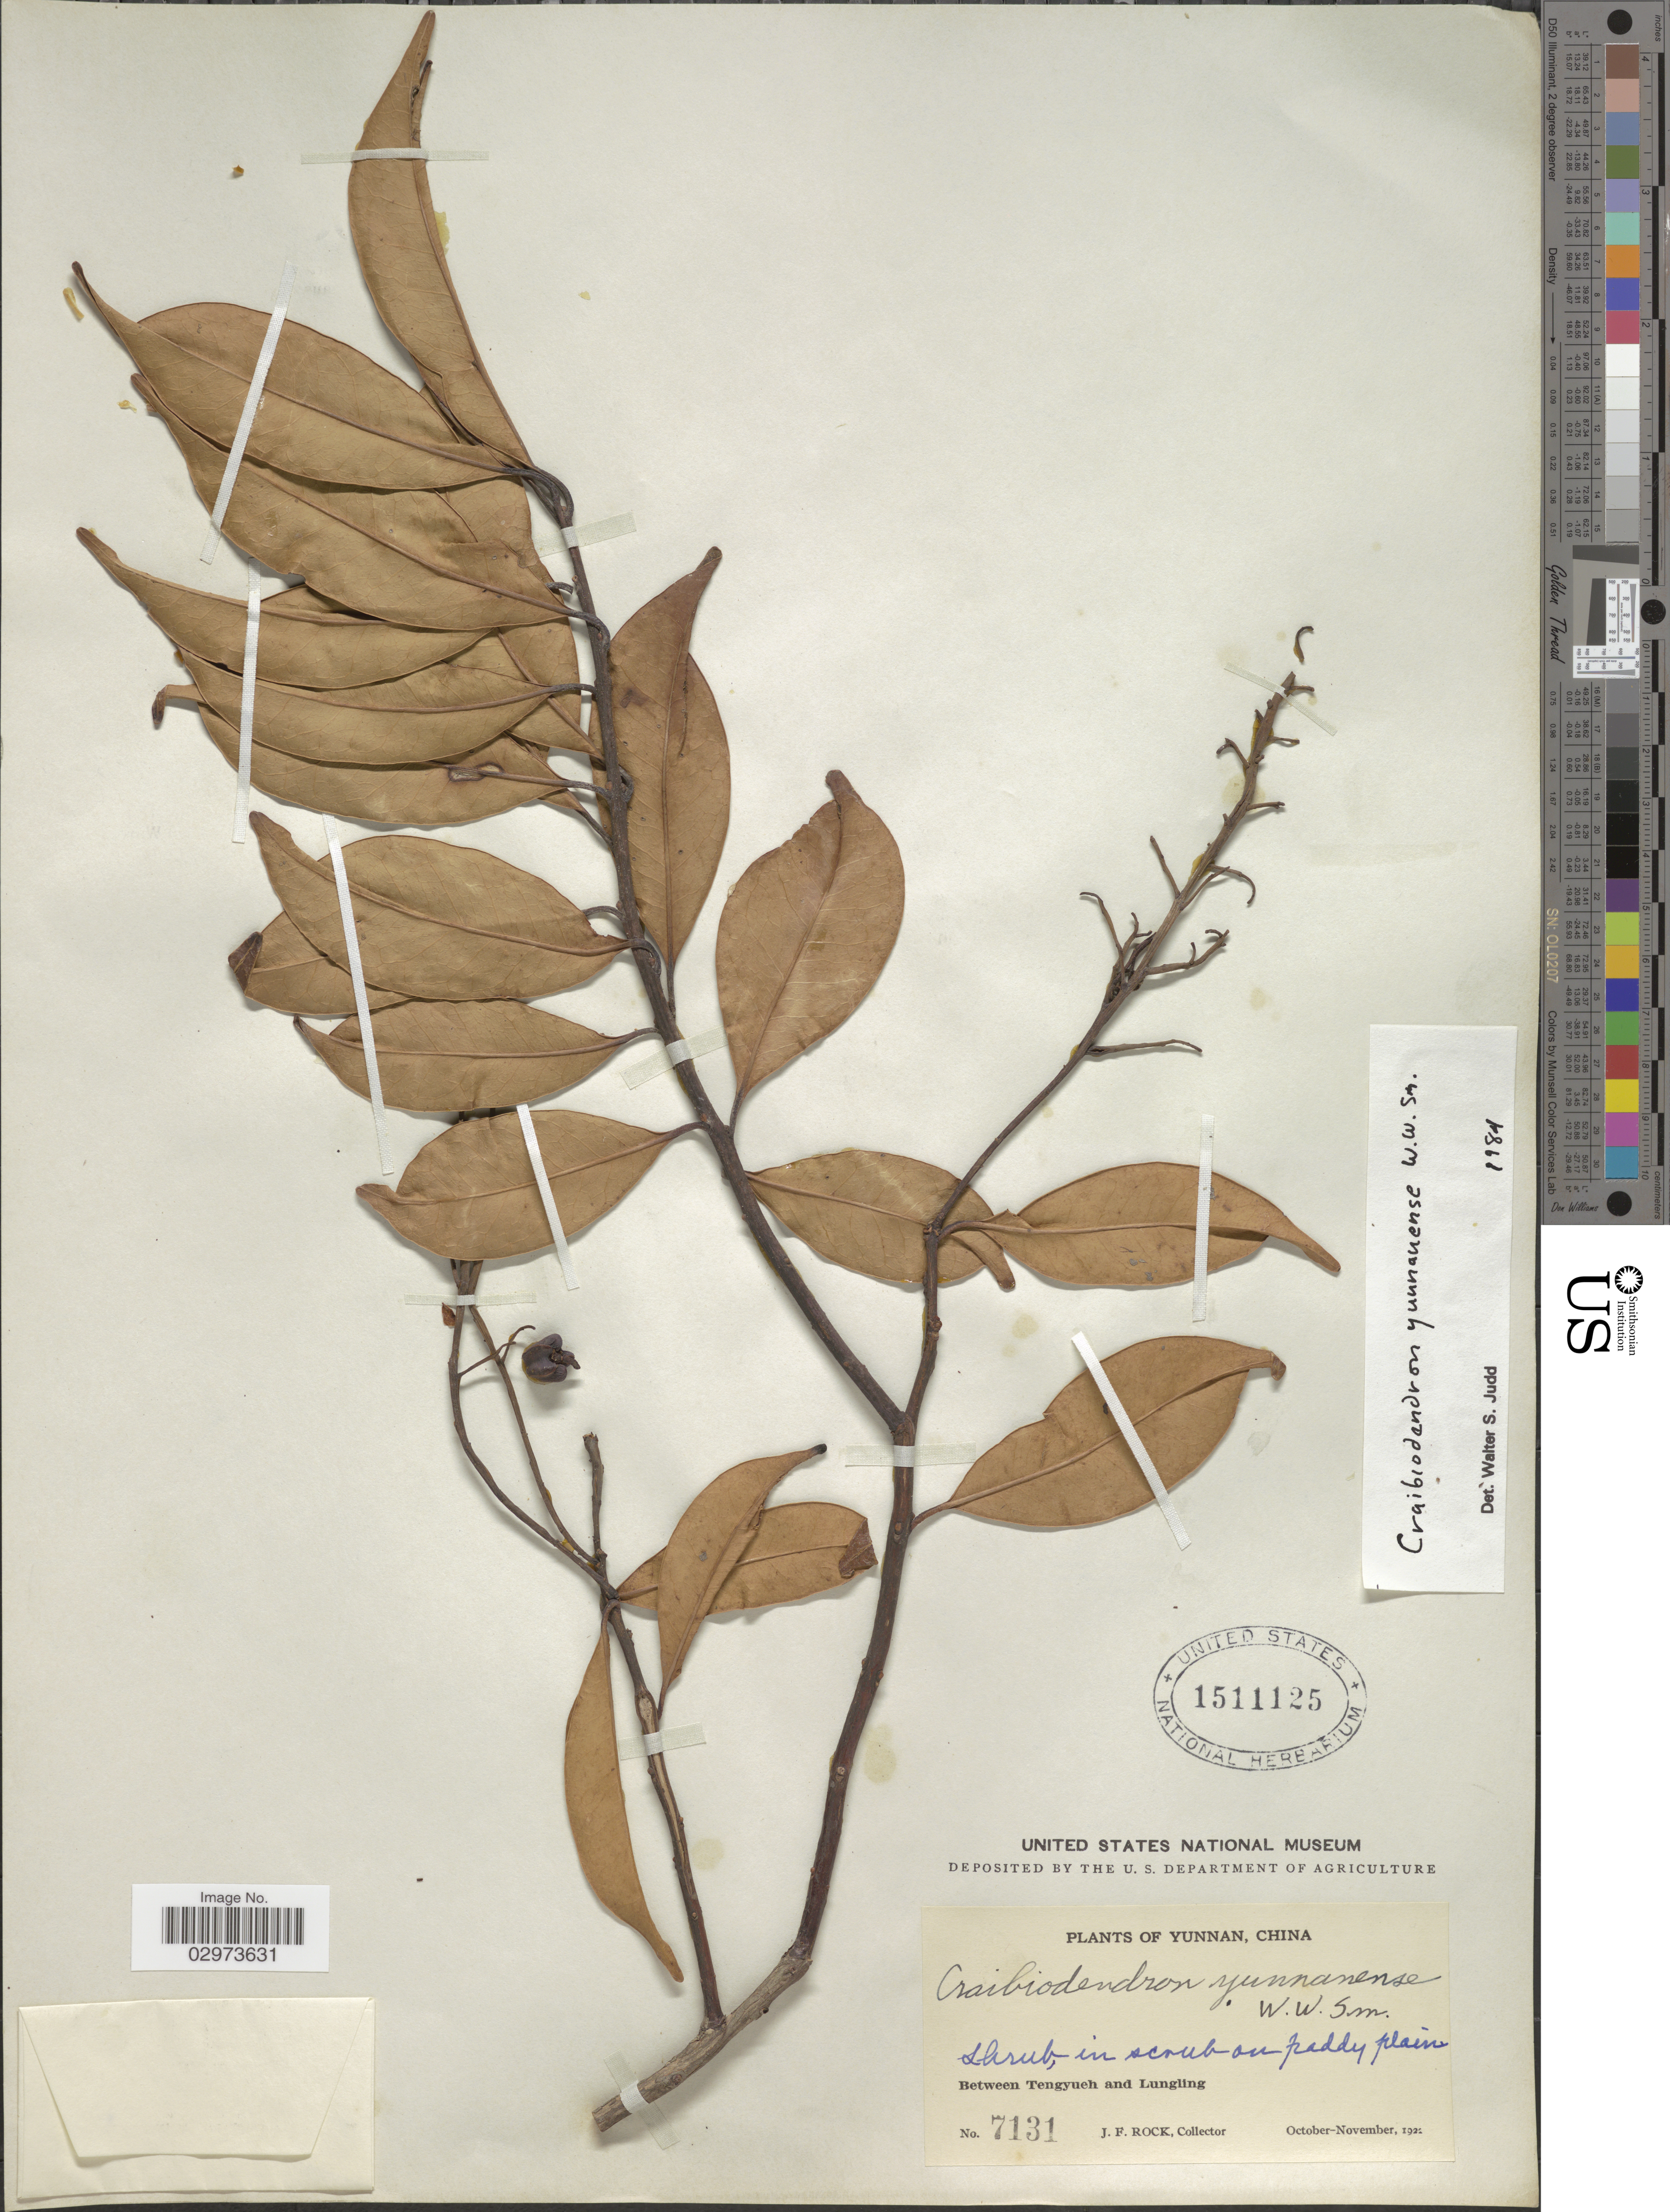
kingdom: Plantae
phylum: Tracheophyta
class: Magnoliopsida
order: Ericales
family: Ericaceae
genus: Craibiodendron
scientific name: Craibiodendron yunnanense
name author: W.W. Sm.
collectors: J. Rock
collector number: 7131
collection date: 1922-10/1922-11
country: China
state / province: Yunnan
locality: Between Tengyueh and Lungling.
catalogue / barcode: US 1511125